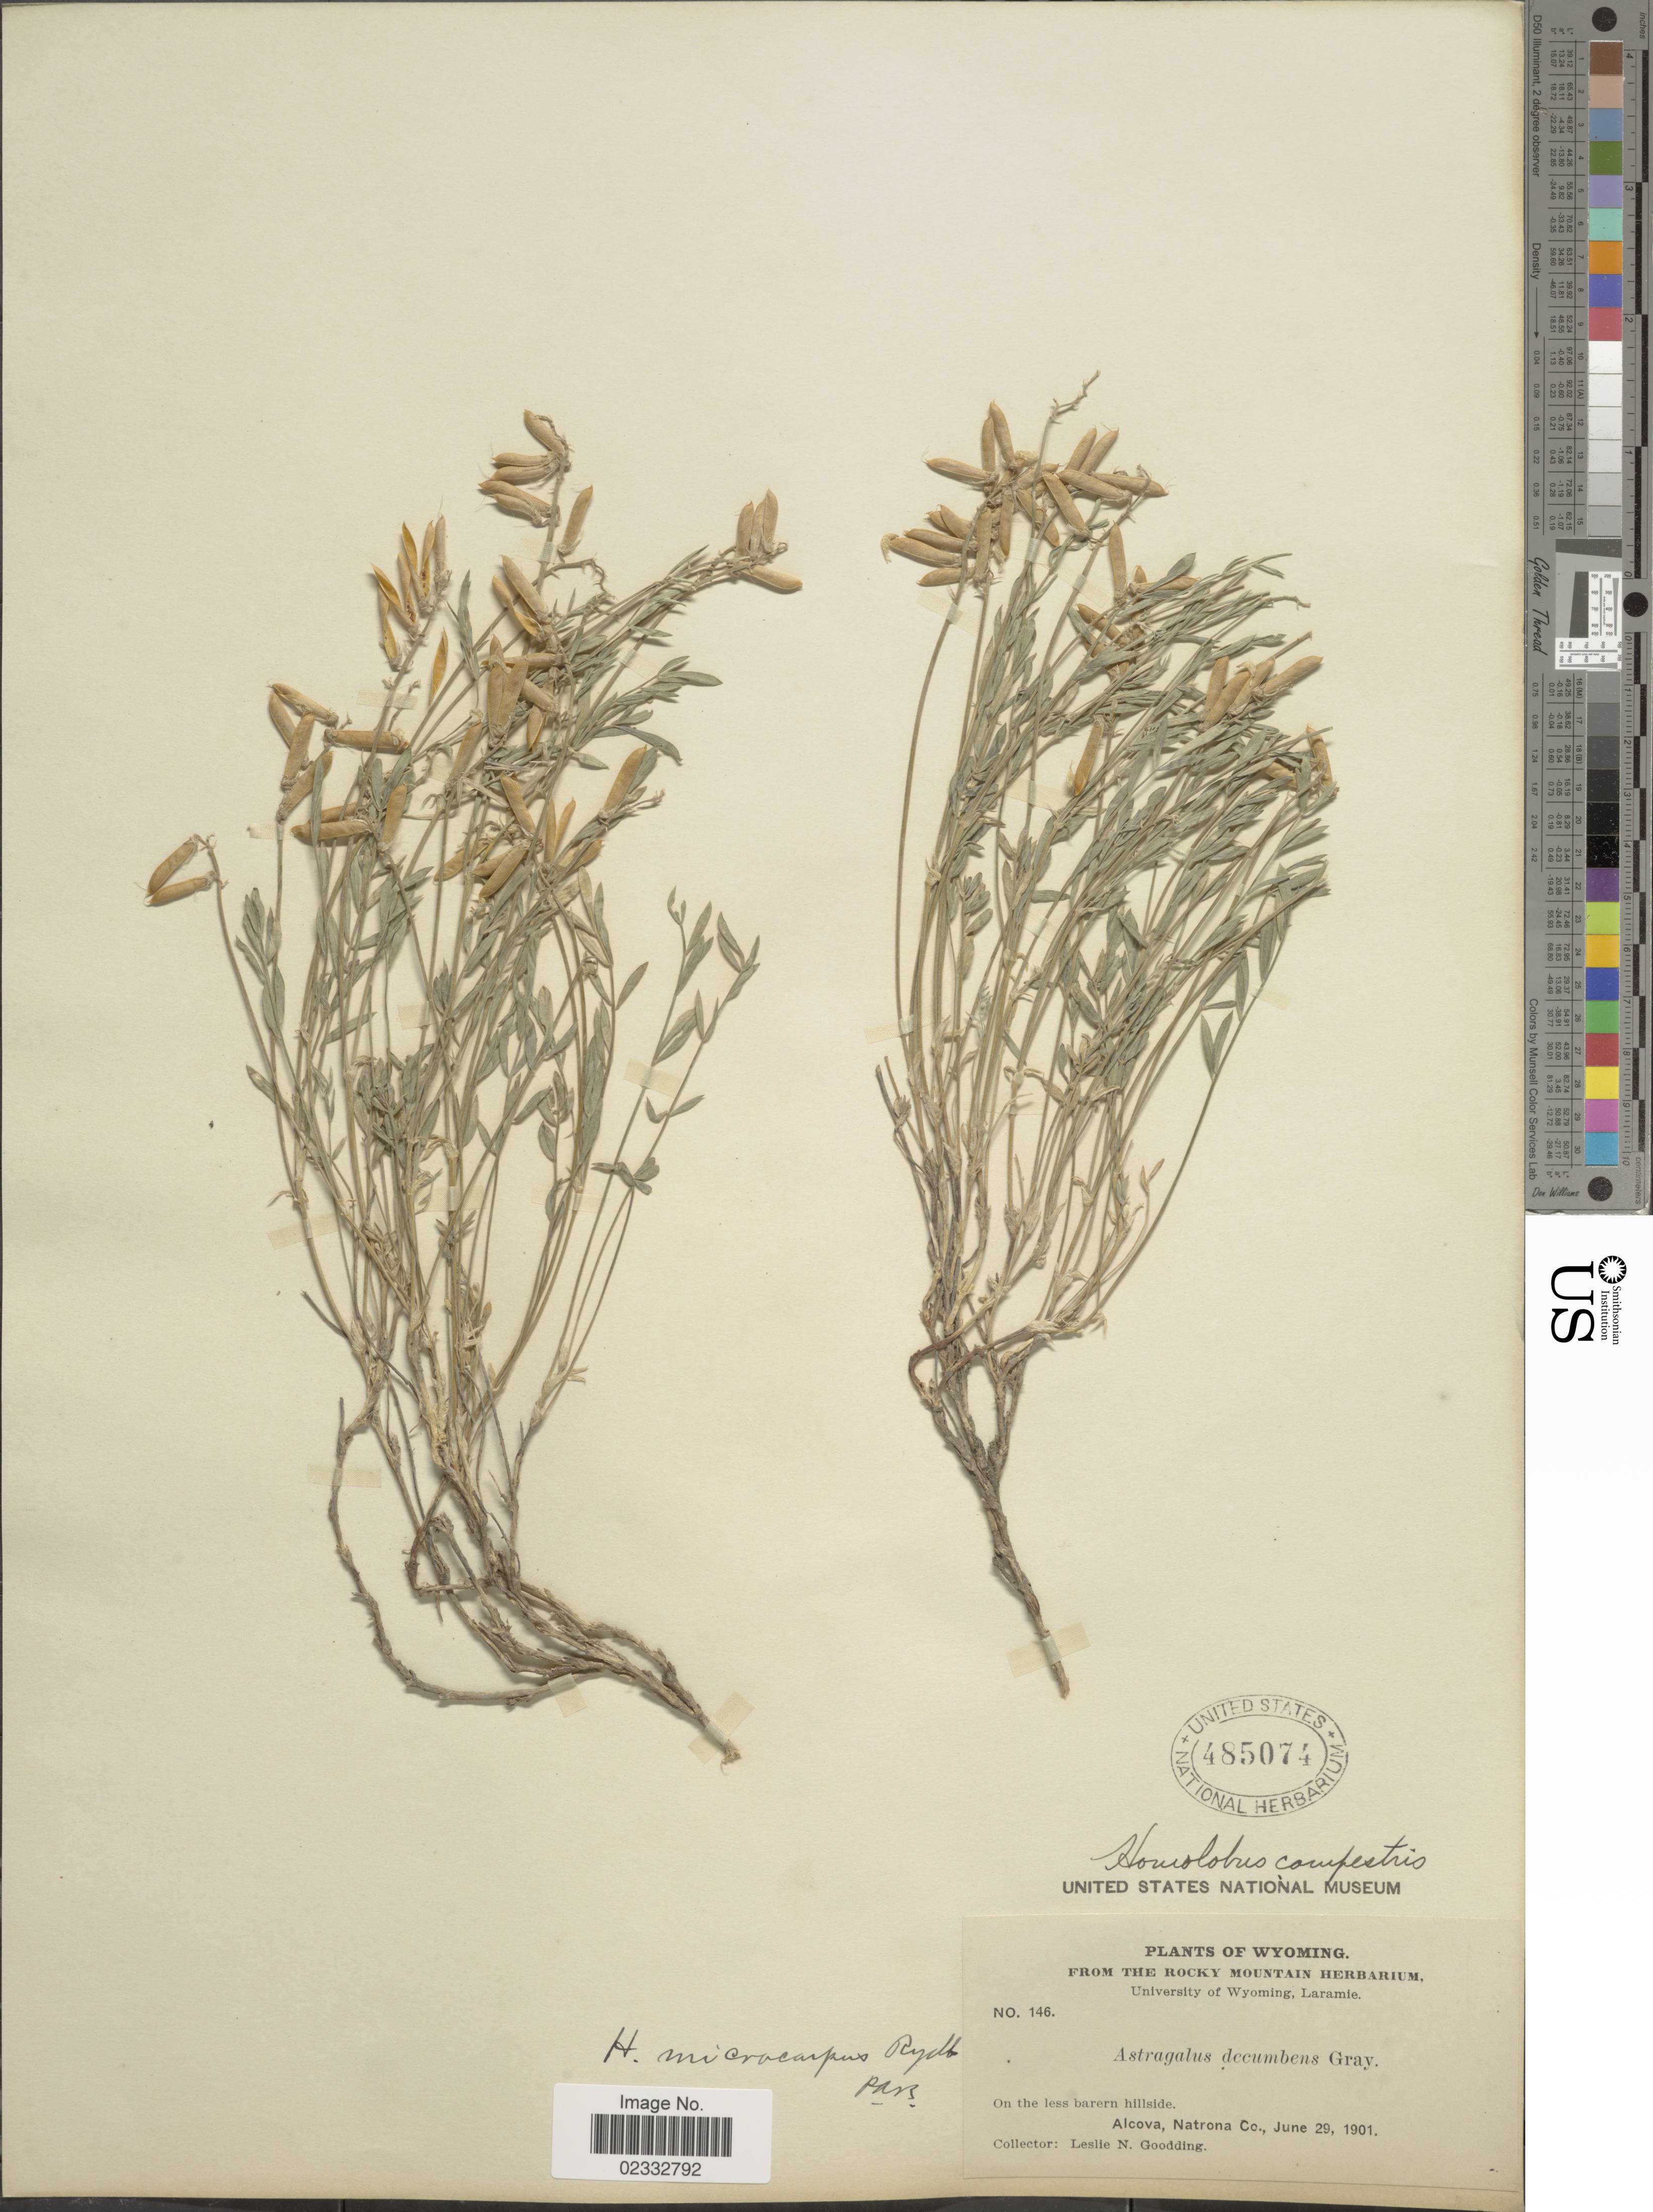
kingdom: Plantae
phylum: Tracheophyta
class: Magnoliopsida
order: Fabales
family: Fabaceae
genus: Astragalus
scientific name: Astragalus microcarpus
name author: A. DC.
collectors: L. N. Goodding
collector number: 146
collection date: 1901-06-29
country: United States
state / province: Wyoming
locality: On the less barern hillside, Alcova, Natrona Co.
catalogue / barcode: US 485074